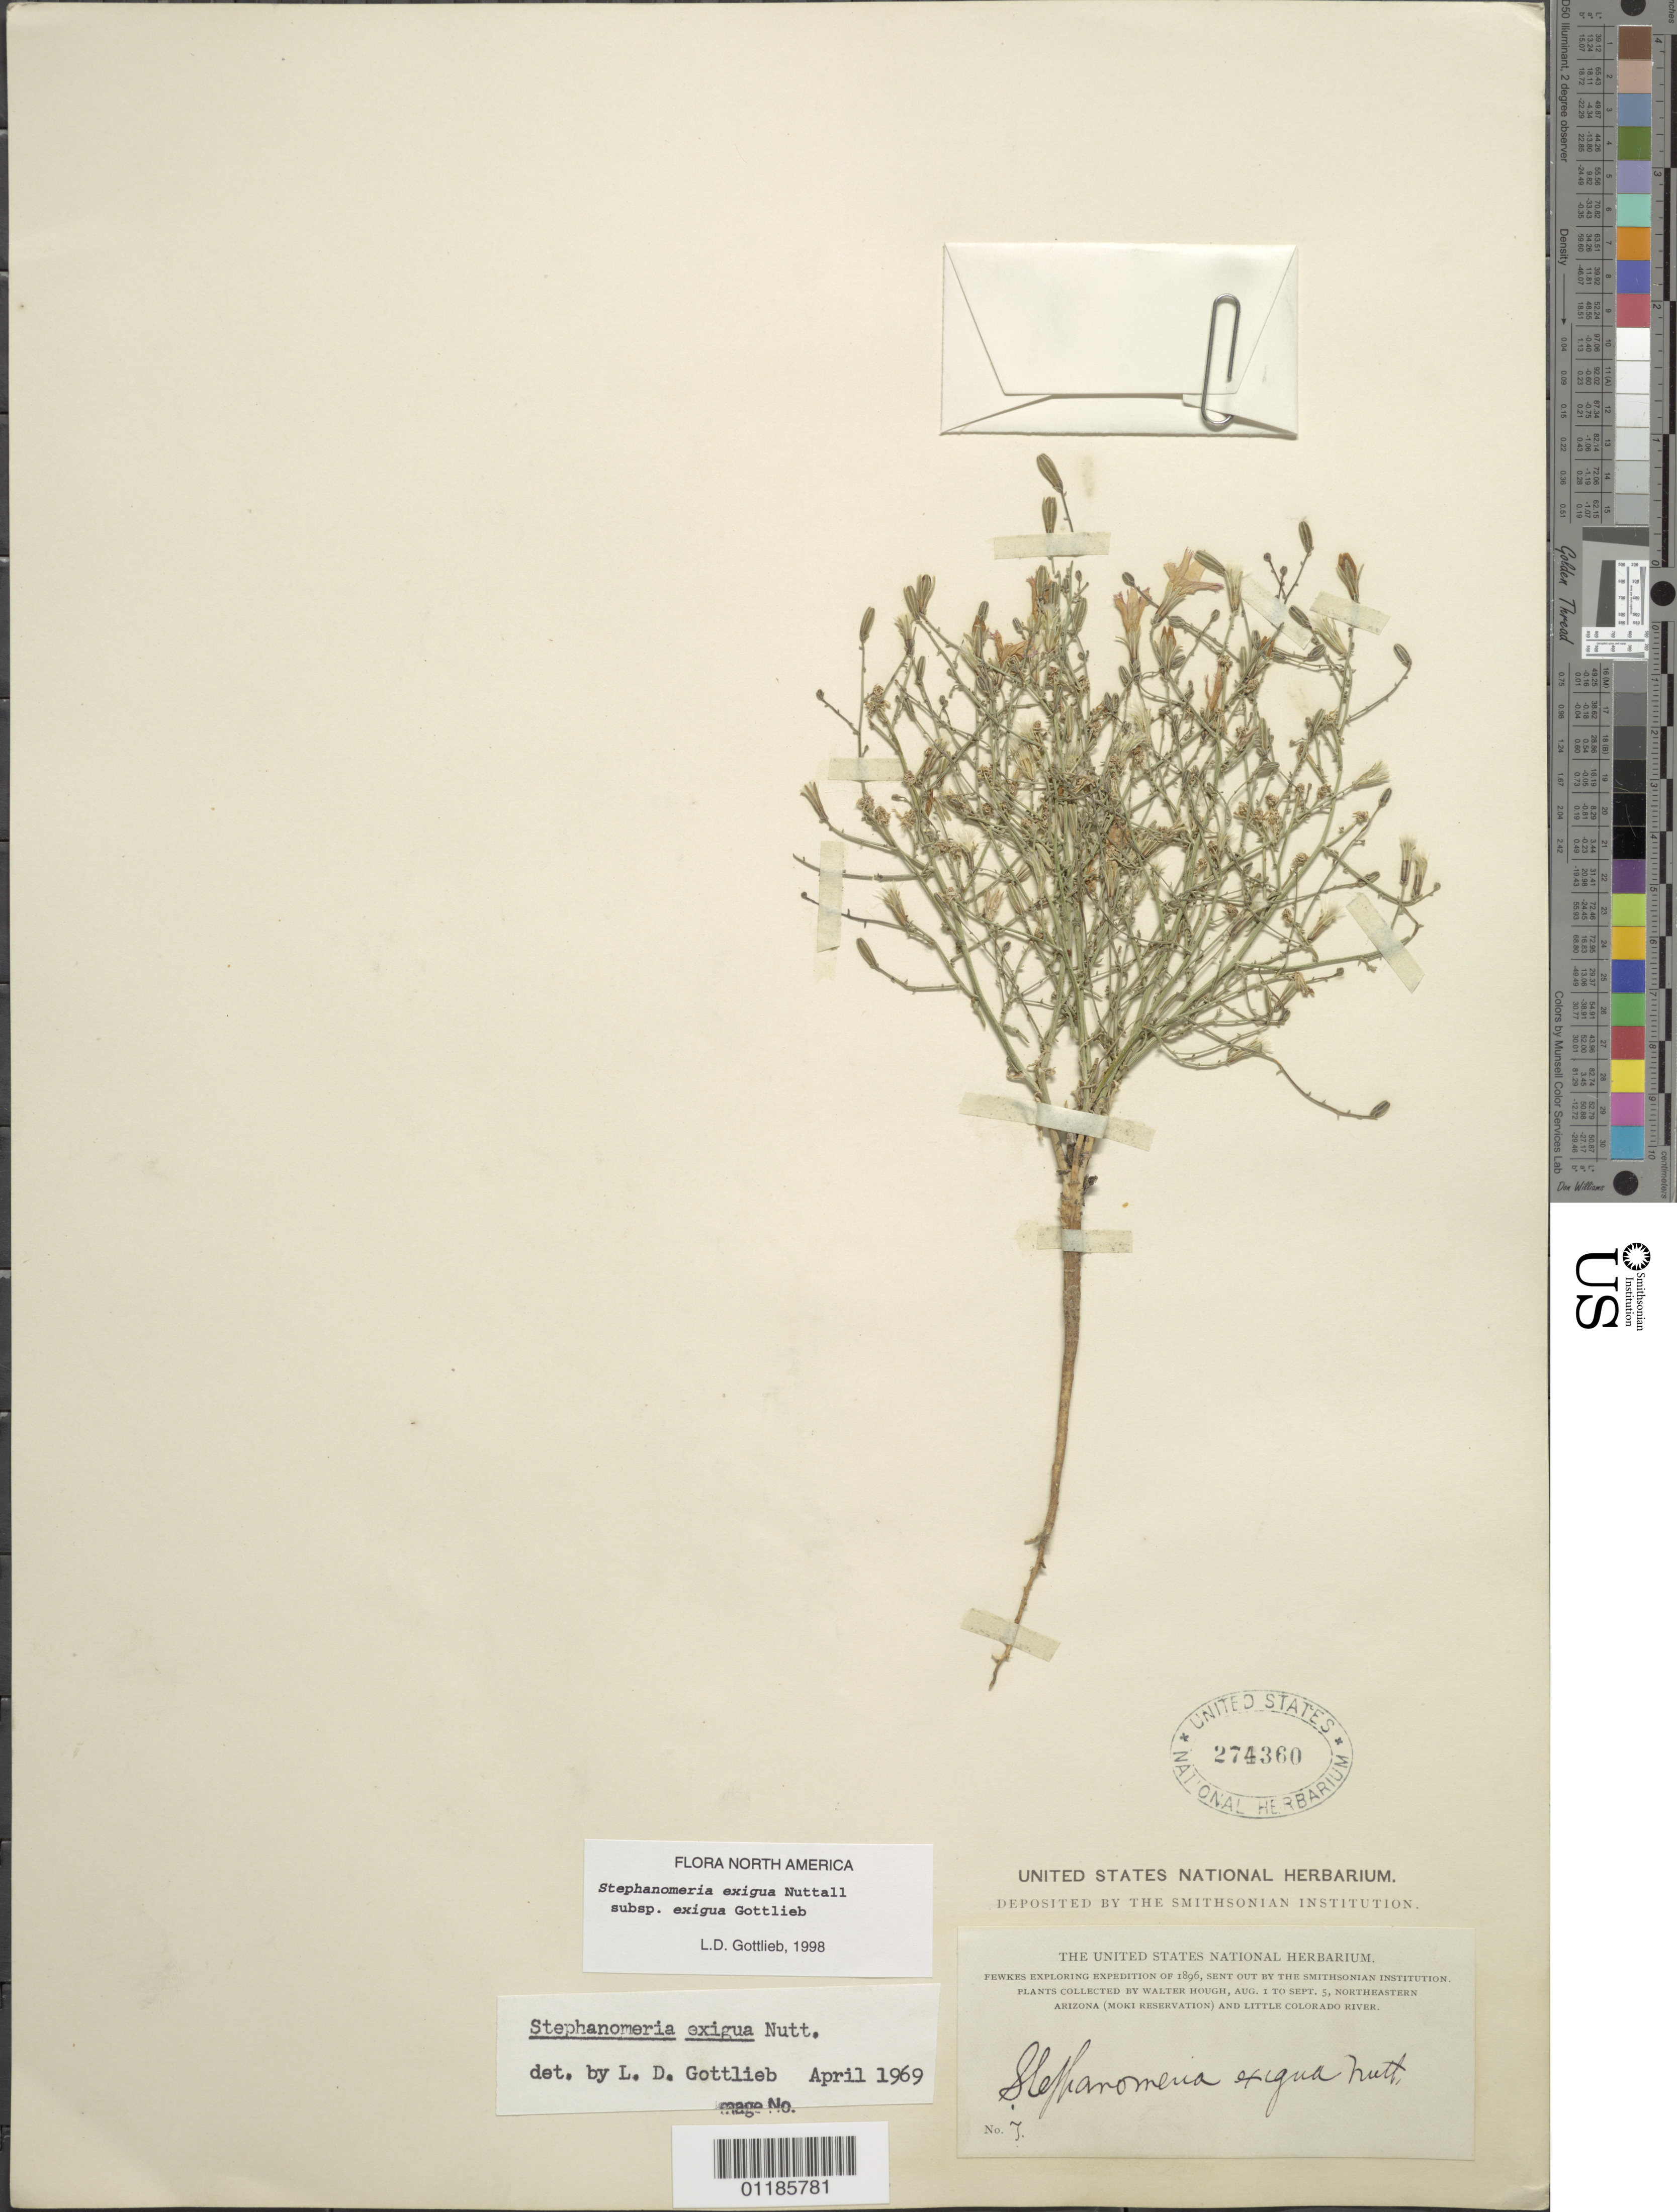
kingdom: Plantae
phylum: Tracheophyta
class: Magnoliopsida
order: Asterales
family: Asteraceae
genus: Stephanomeria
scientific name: Stephanomeria exigua subsp. exigua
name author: Nutt.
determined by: Gottlieb, L. D.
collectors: W. Hough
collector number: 7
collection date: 1896-08-01/1896-09-05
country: United States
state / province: Arizona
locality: Moki Reservation and Little Colorado River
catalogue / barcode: US 274360